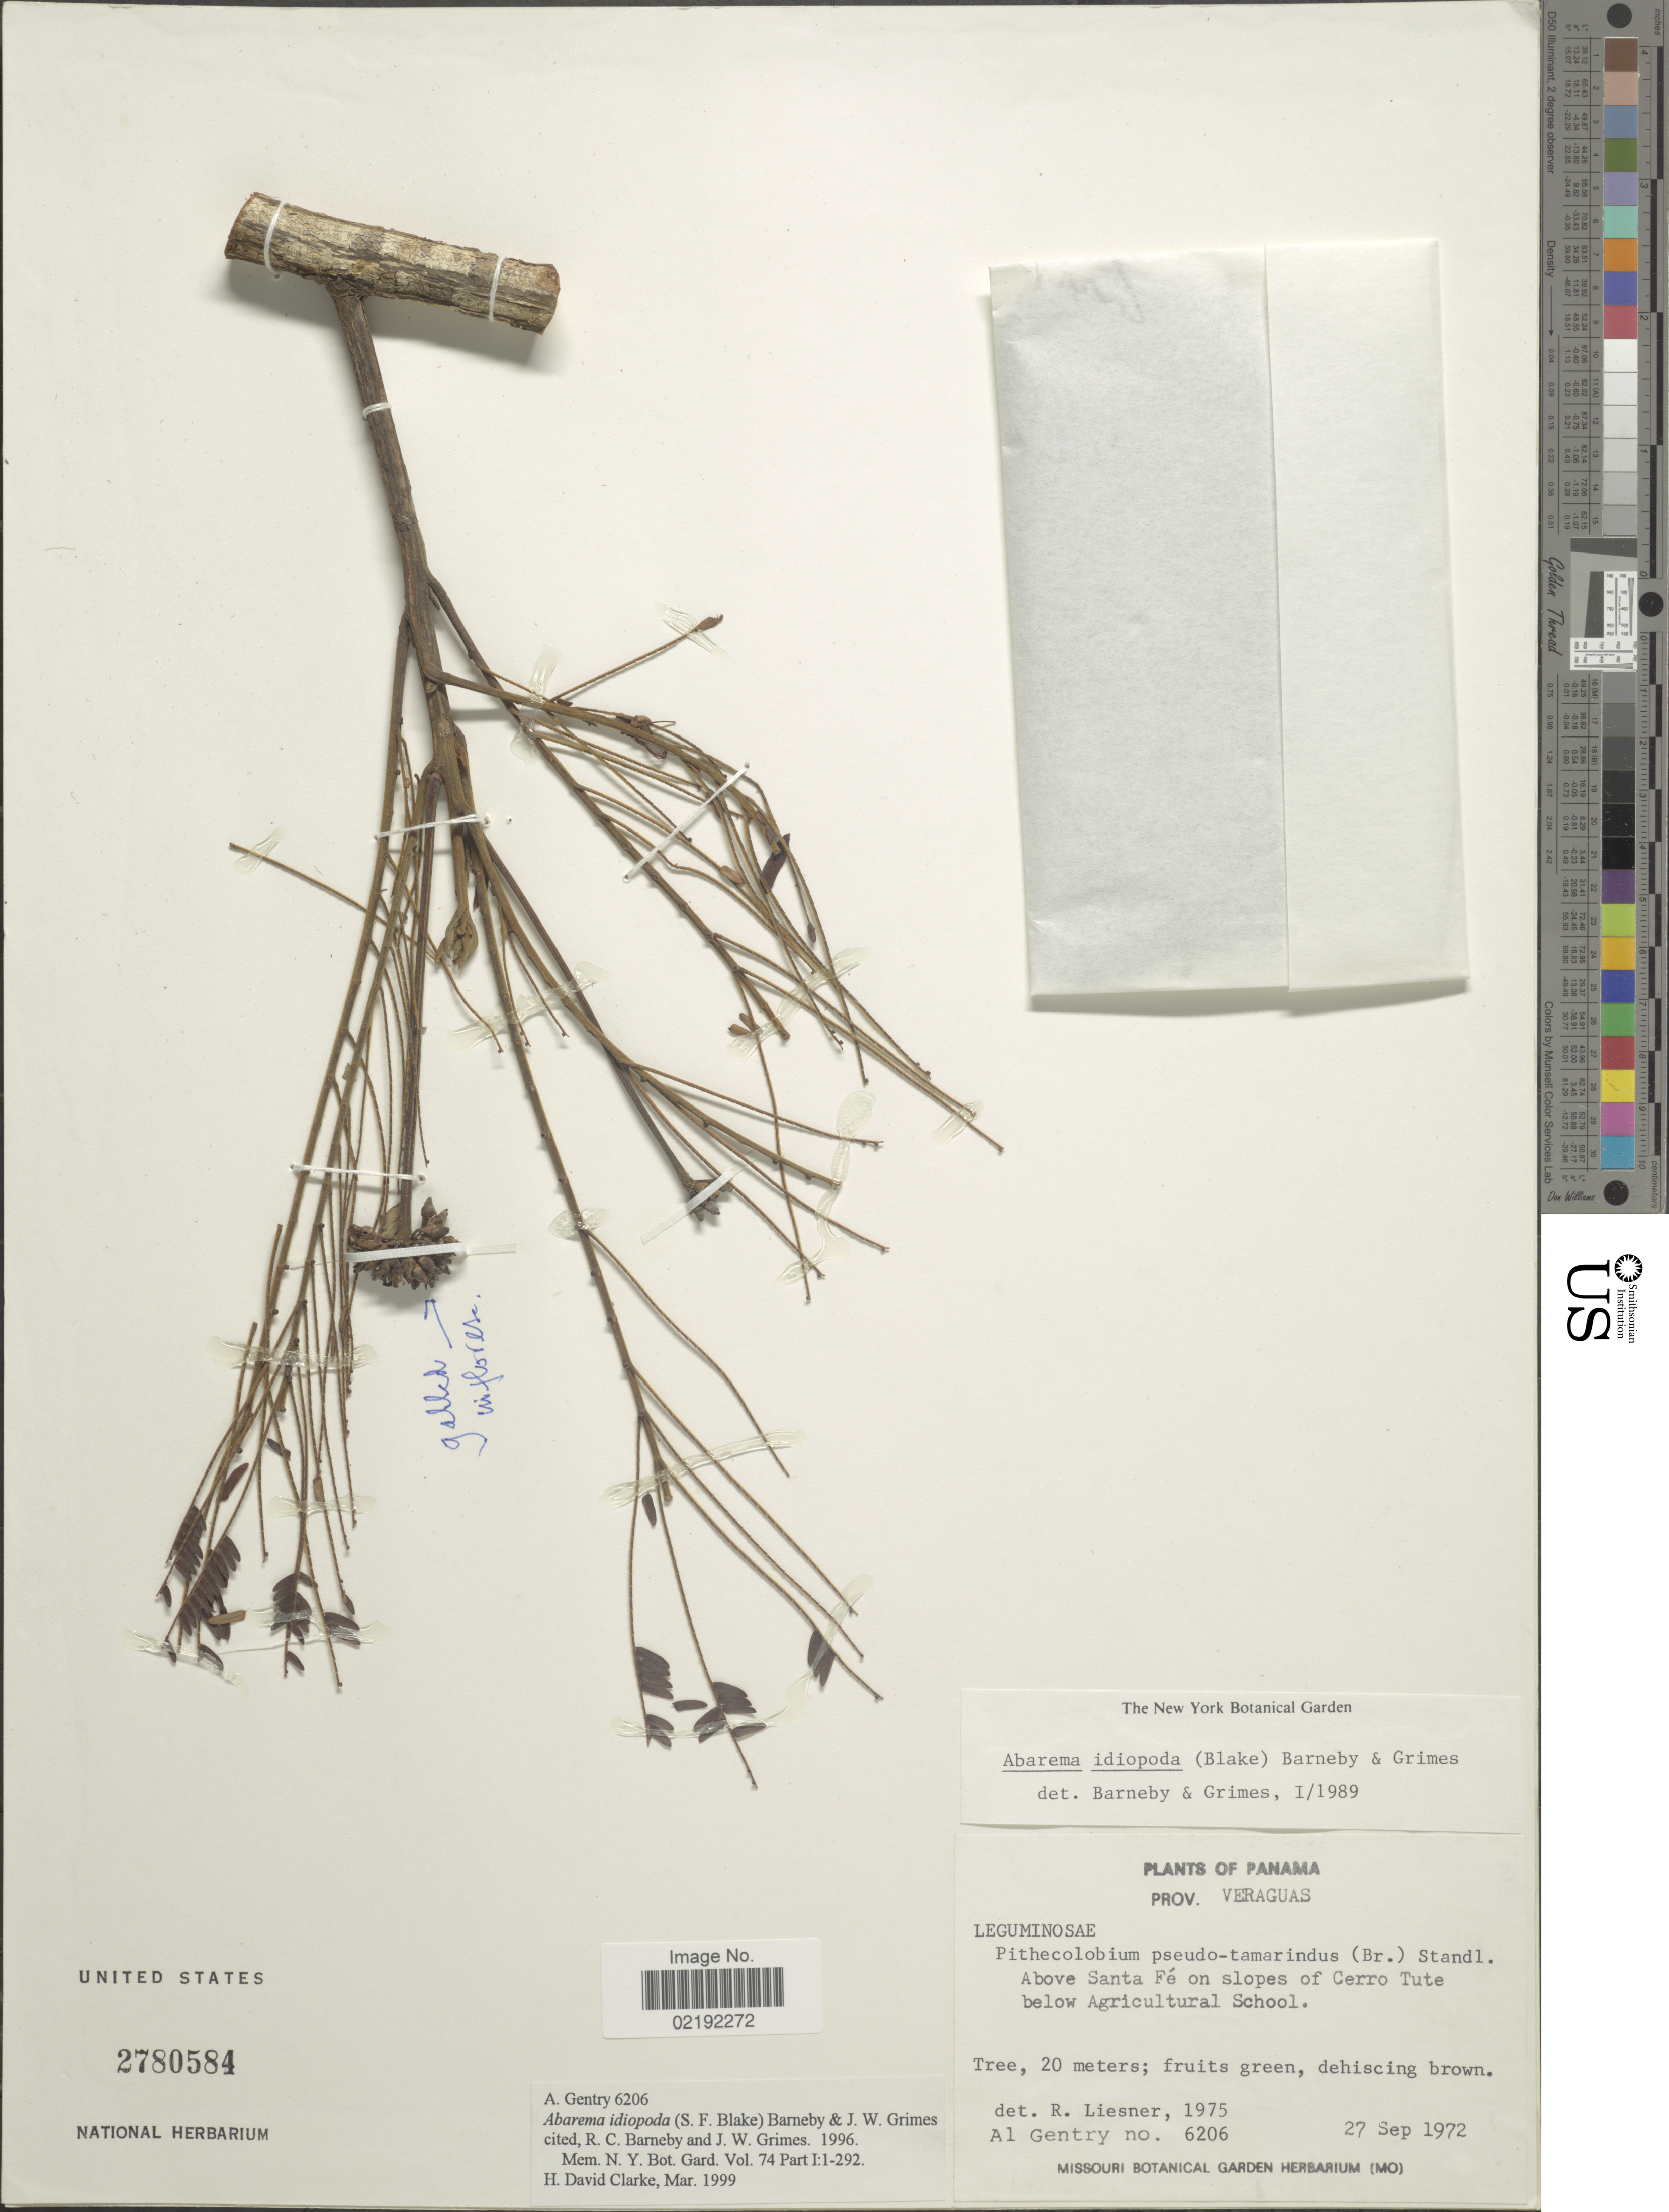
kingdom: Plantae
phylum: Tracheophyta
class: Magnoliopsida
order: Fabales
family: Fabaceae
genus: Abarema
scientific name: Abarema idiopoda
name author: (S.F. Blake) Barneby & J.W. Grimes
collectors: A. H. Gentry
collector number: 6206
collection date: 1972-09-27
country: Panama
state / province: Veraguas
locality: Above Sante Fe on slopes of Cerro Tute below Agricultural School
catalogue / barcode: US 2780584